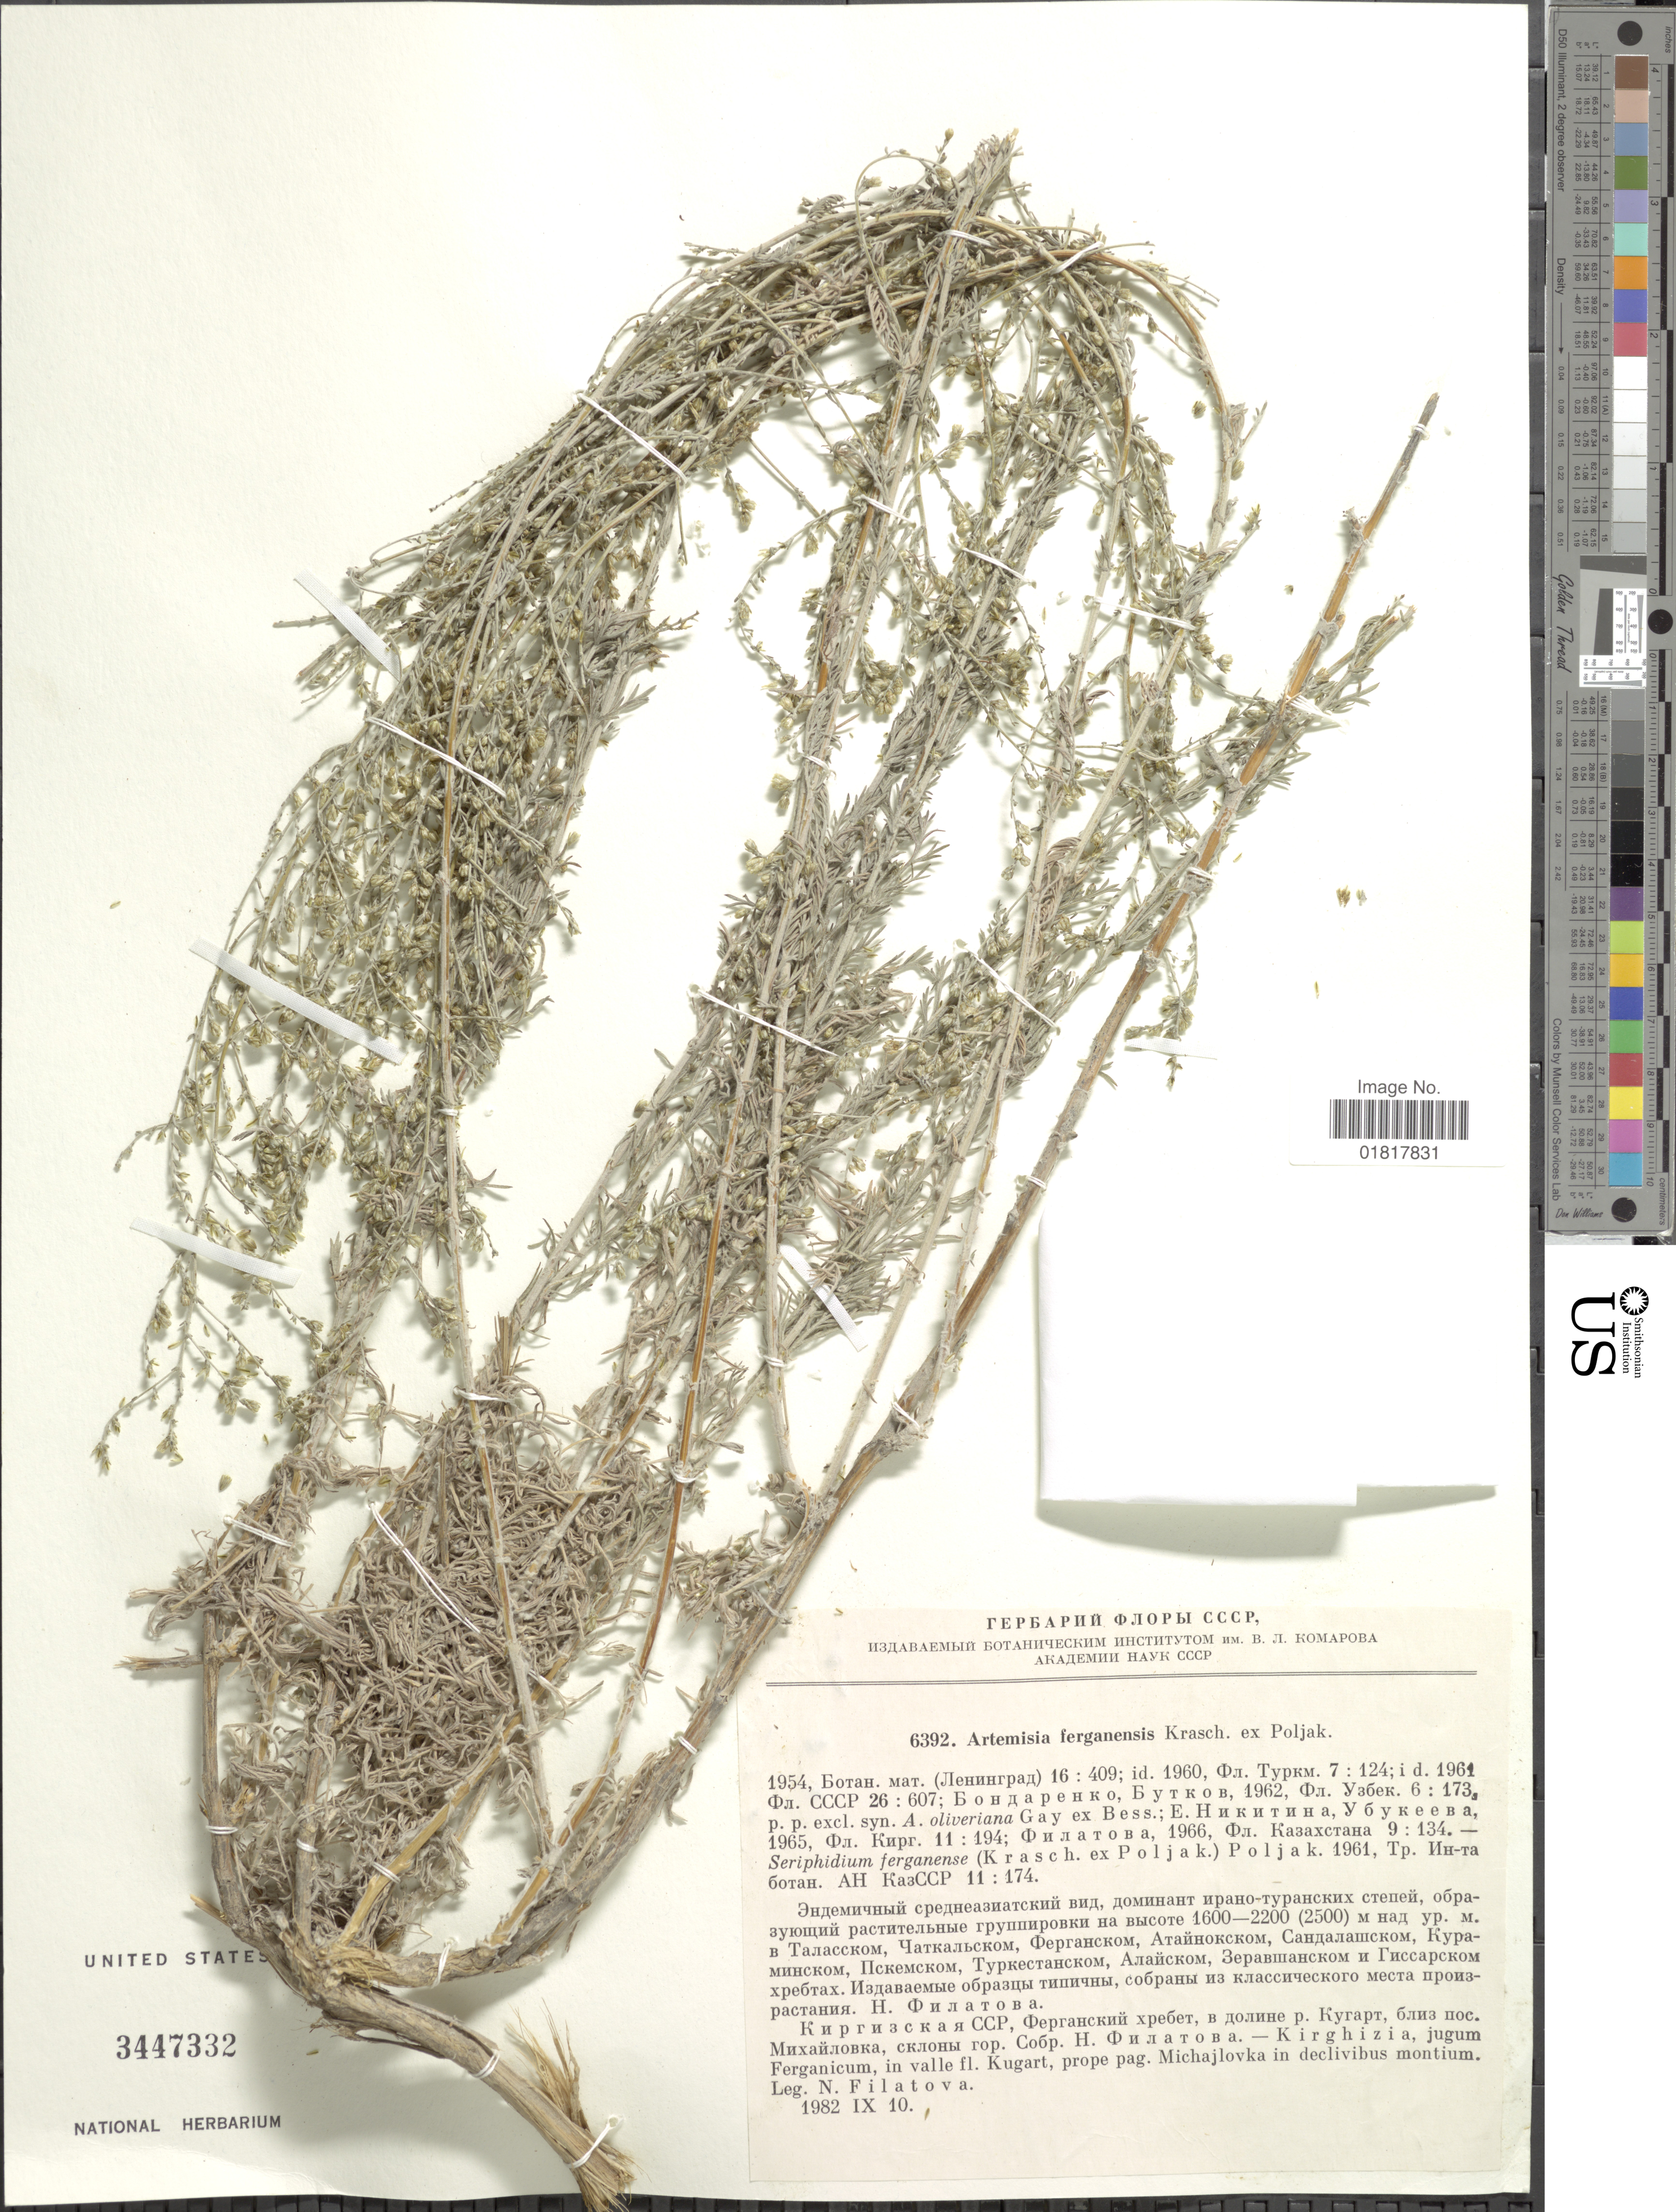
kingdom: Plantae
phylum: Tracheophyta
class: Magnoliopsida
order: Asterales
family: Asteraceae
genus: Artemisia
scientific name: Artemisia ferganensis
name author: Krasch. ex Poljakov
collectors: N. Filatova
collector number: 6392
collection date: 1982-09-10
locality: Kirghizia, jugum Ferganicum, in valle fl. Kugart, prope pag. Michajlovka in declivibus montium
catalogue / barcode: US 3447332